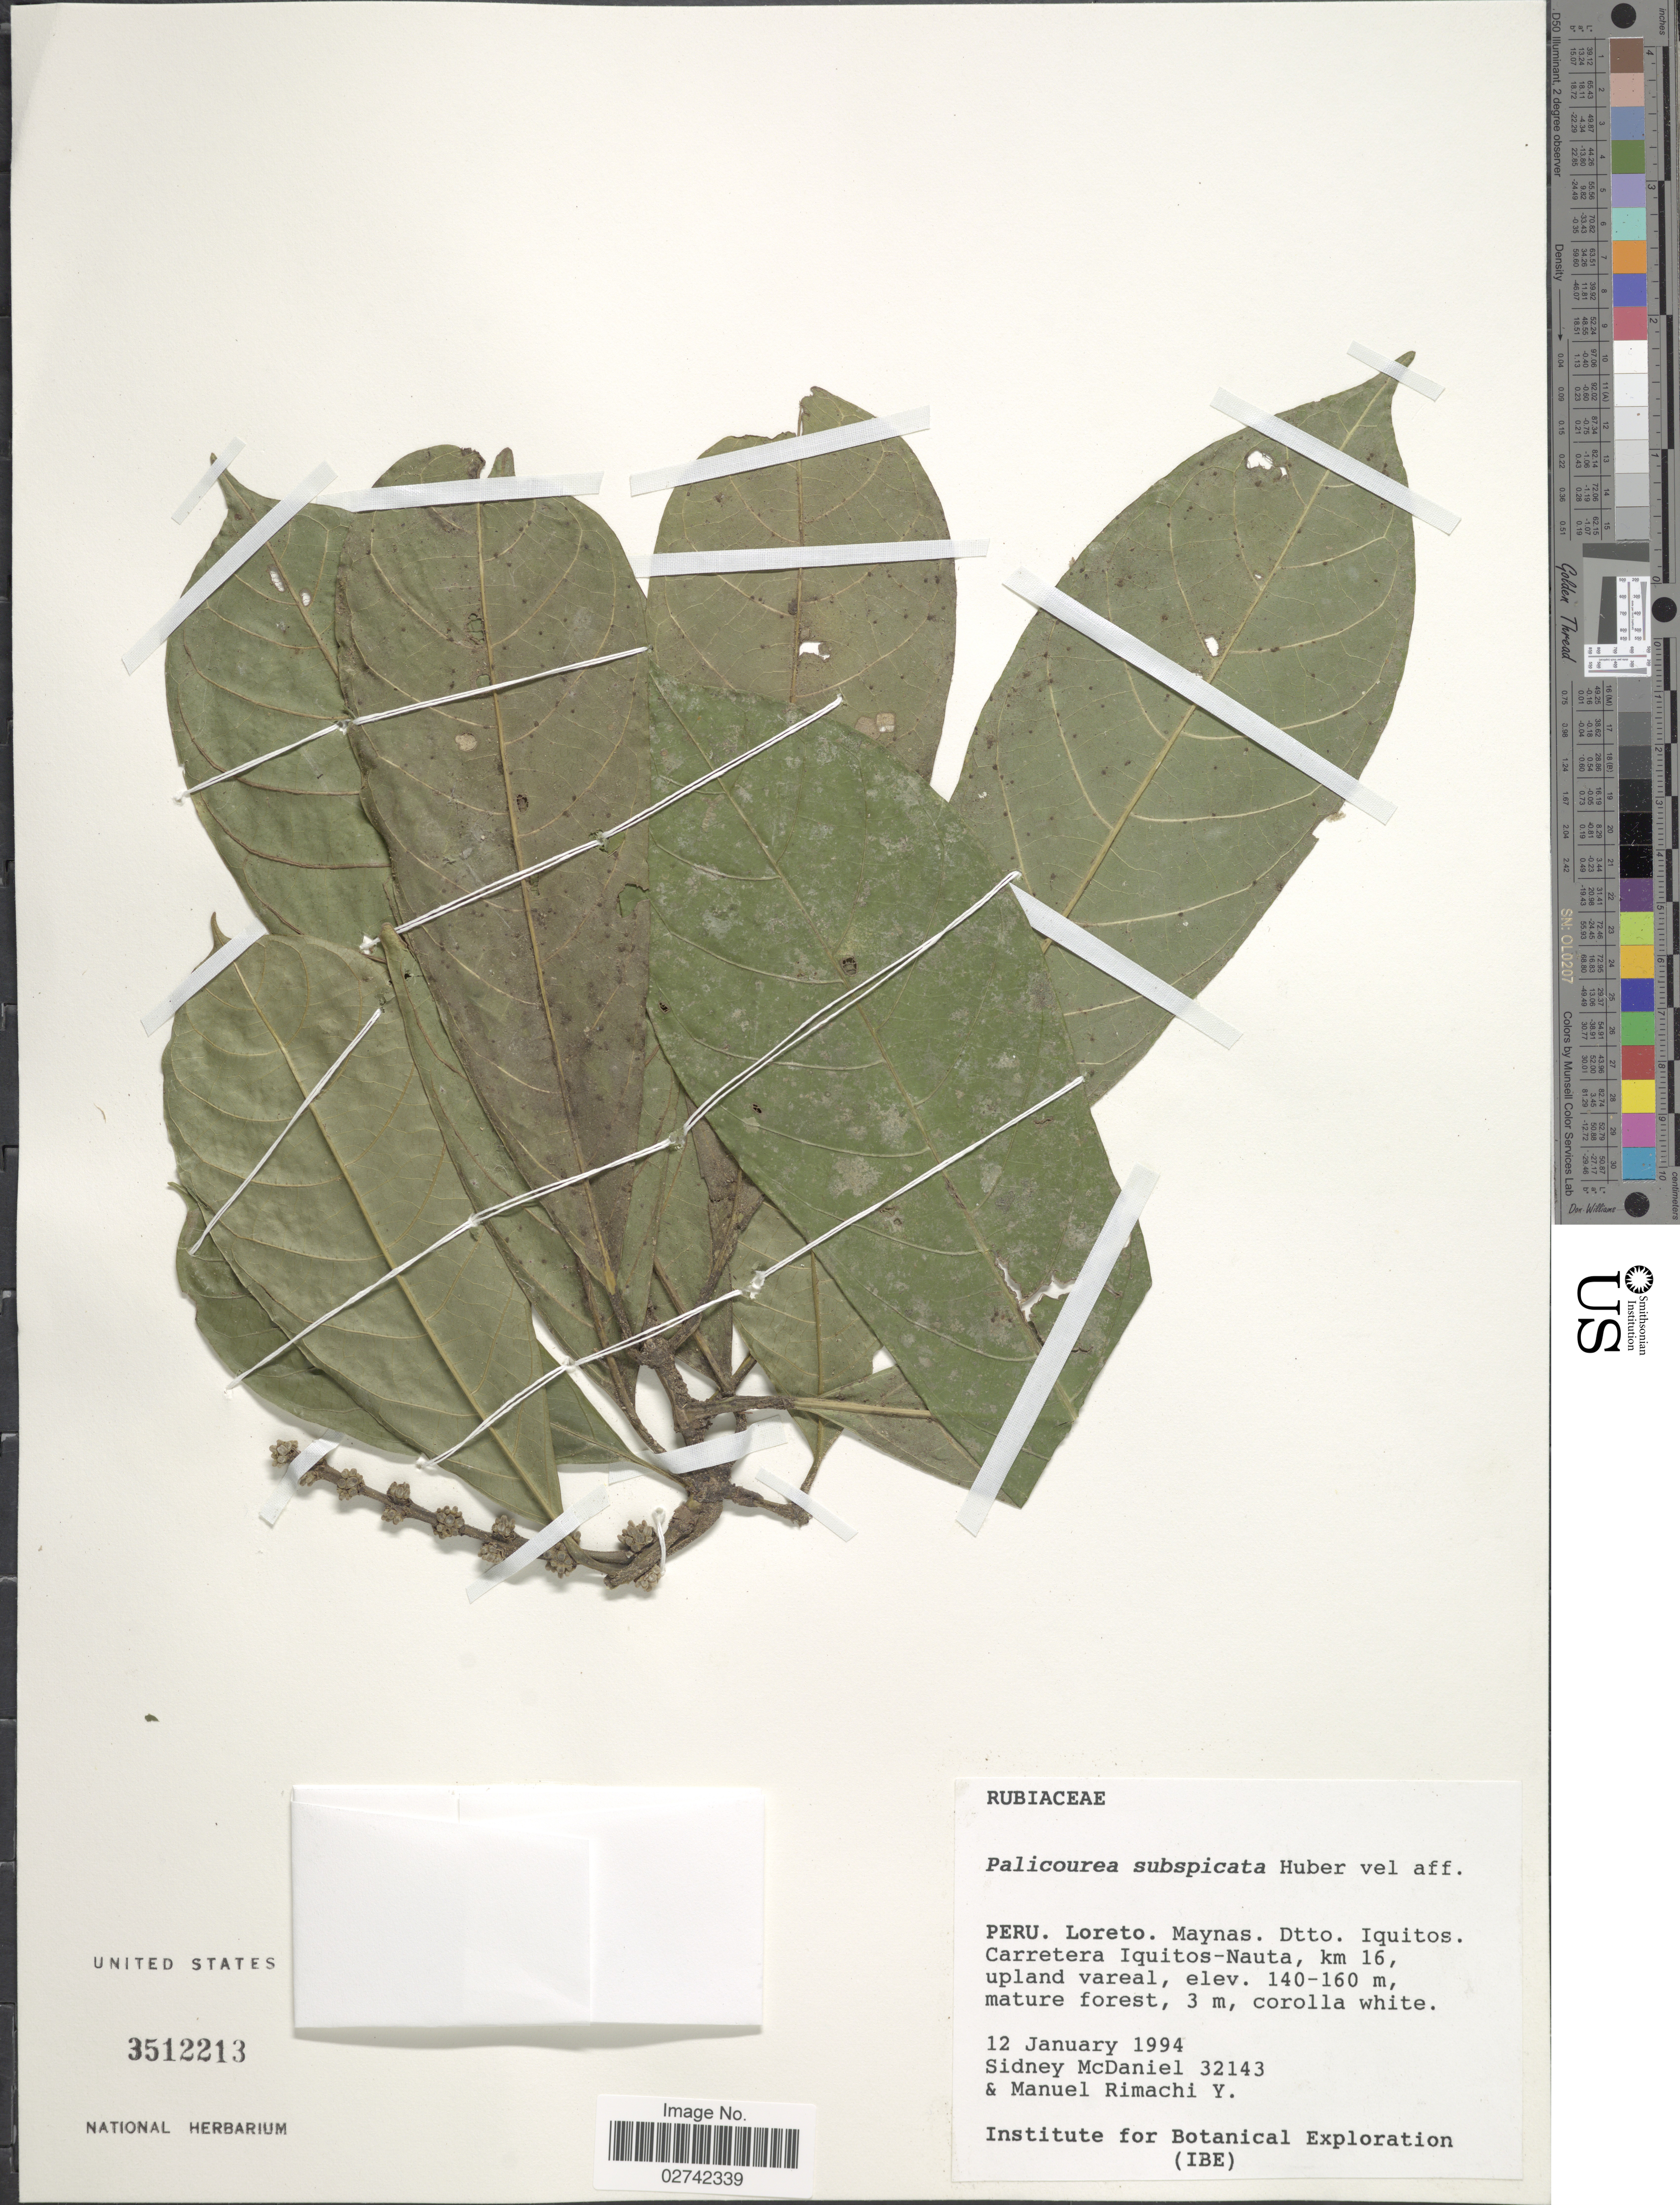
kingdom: Plantae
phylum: Tracheophyta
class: Magnoliopsida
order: Gentianales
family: Rubiaceae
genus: Palicourea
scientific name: Palicourea subspicata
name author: Huber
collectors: S. McDaniel & M. Rimachi Y.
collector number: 32143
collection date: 1994-01-12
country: Peru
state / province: Loreto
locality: Maynas, Dtto. Iquitos, Carretera Iquitos-Nauta, km 16, upland vareal.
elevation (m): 140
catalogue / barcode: US 3512213